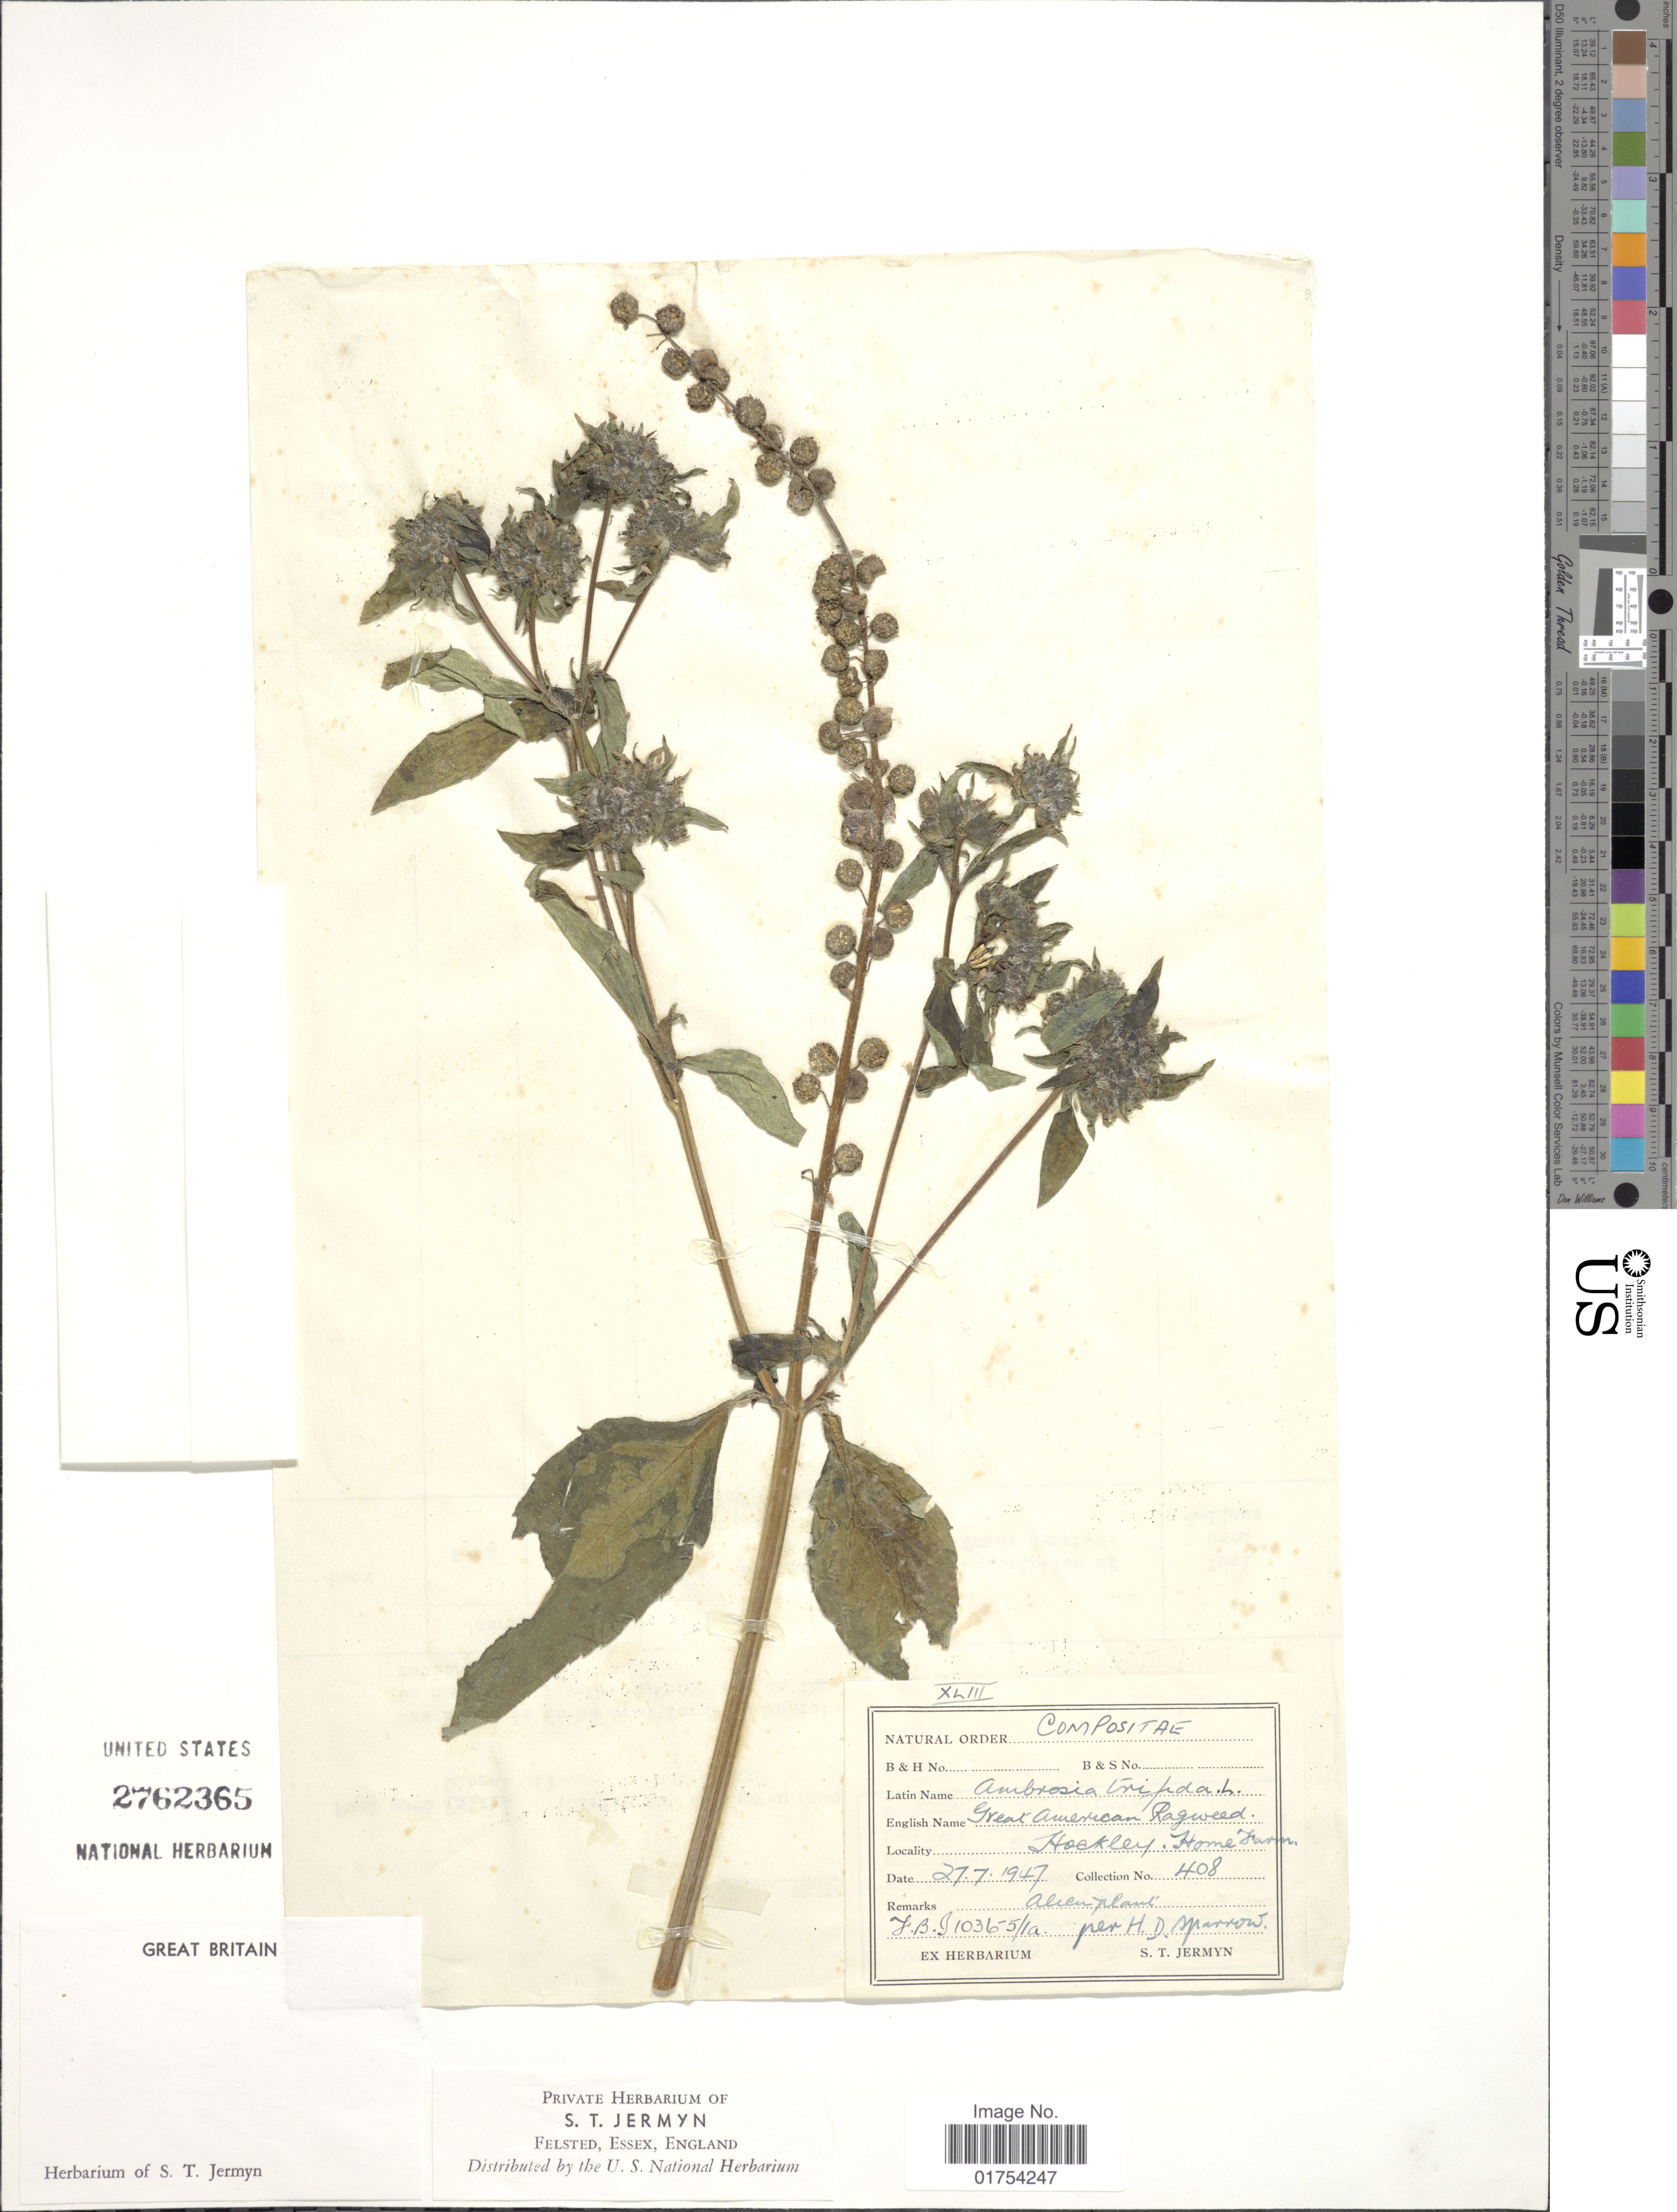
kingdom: Plantae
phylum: Tracheophyta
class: Magnoliopsida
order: Asterales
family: Asteraceae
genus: Ambrosia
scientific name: Ambrosia trifida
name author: L.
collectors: ex herb. S. T. Jermyn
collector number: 408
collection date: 1947-07-27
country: United Kingdom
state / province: England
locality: Great Britain, Hockley, Home Farm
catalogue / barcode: US 2762365